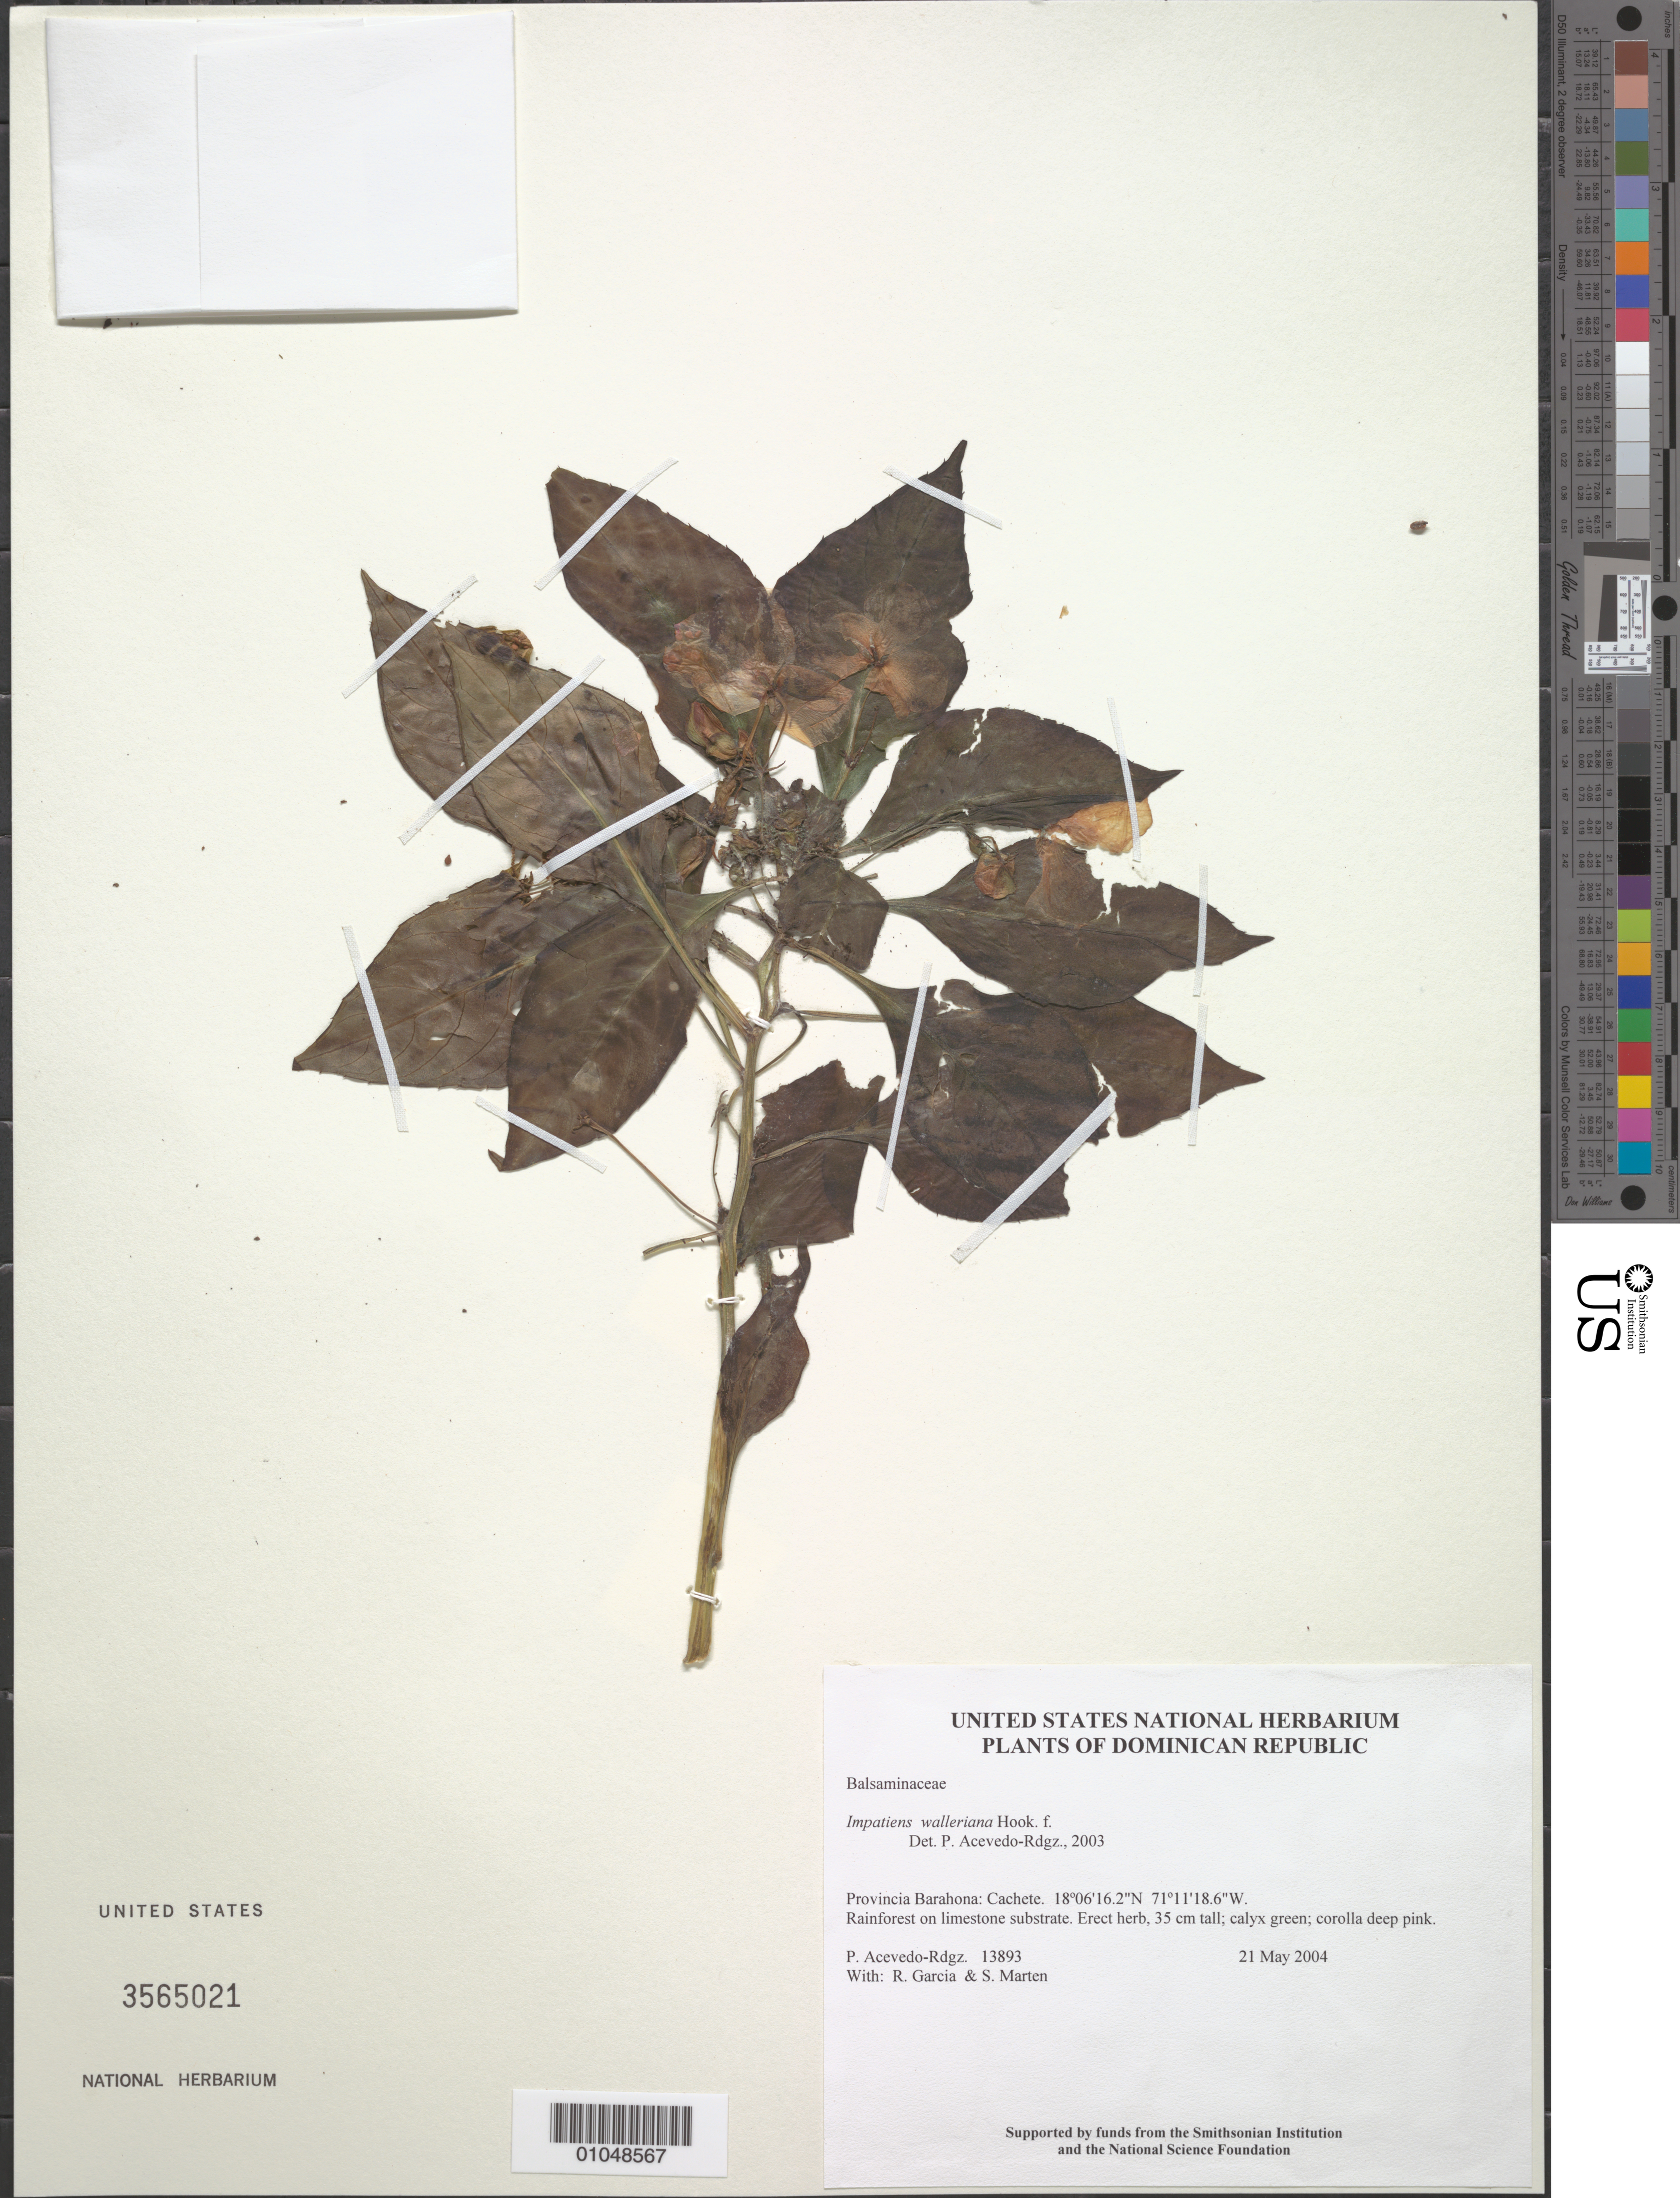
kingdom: Plantae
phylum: Tracheophyta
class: Magnoliopsida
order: Ericales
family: Balsaminaceae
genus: Impatiens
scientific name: Impatiens walleriana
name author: Hook. f.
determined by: Acevedo-Rodríguez, P., (BOT), Smithsonian Institution - National Museum of Natural History (UNITED STATES)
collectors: P. Acevedo-Rodr., R. G. García & S. Marten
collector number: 13893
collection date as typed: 21 May 2004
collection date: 2004-05-21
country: Dominican Republic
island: Hispaniola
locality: Provincia Barahona: Cachete.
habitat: Rainforest on limestone substrate.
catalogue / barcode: US 3565021